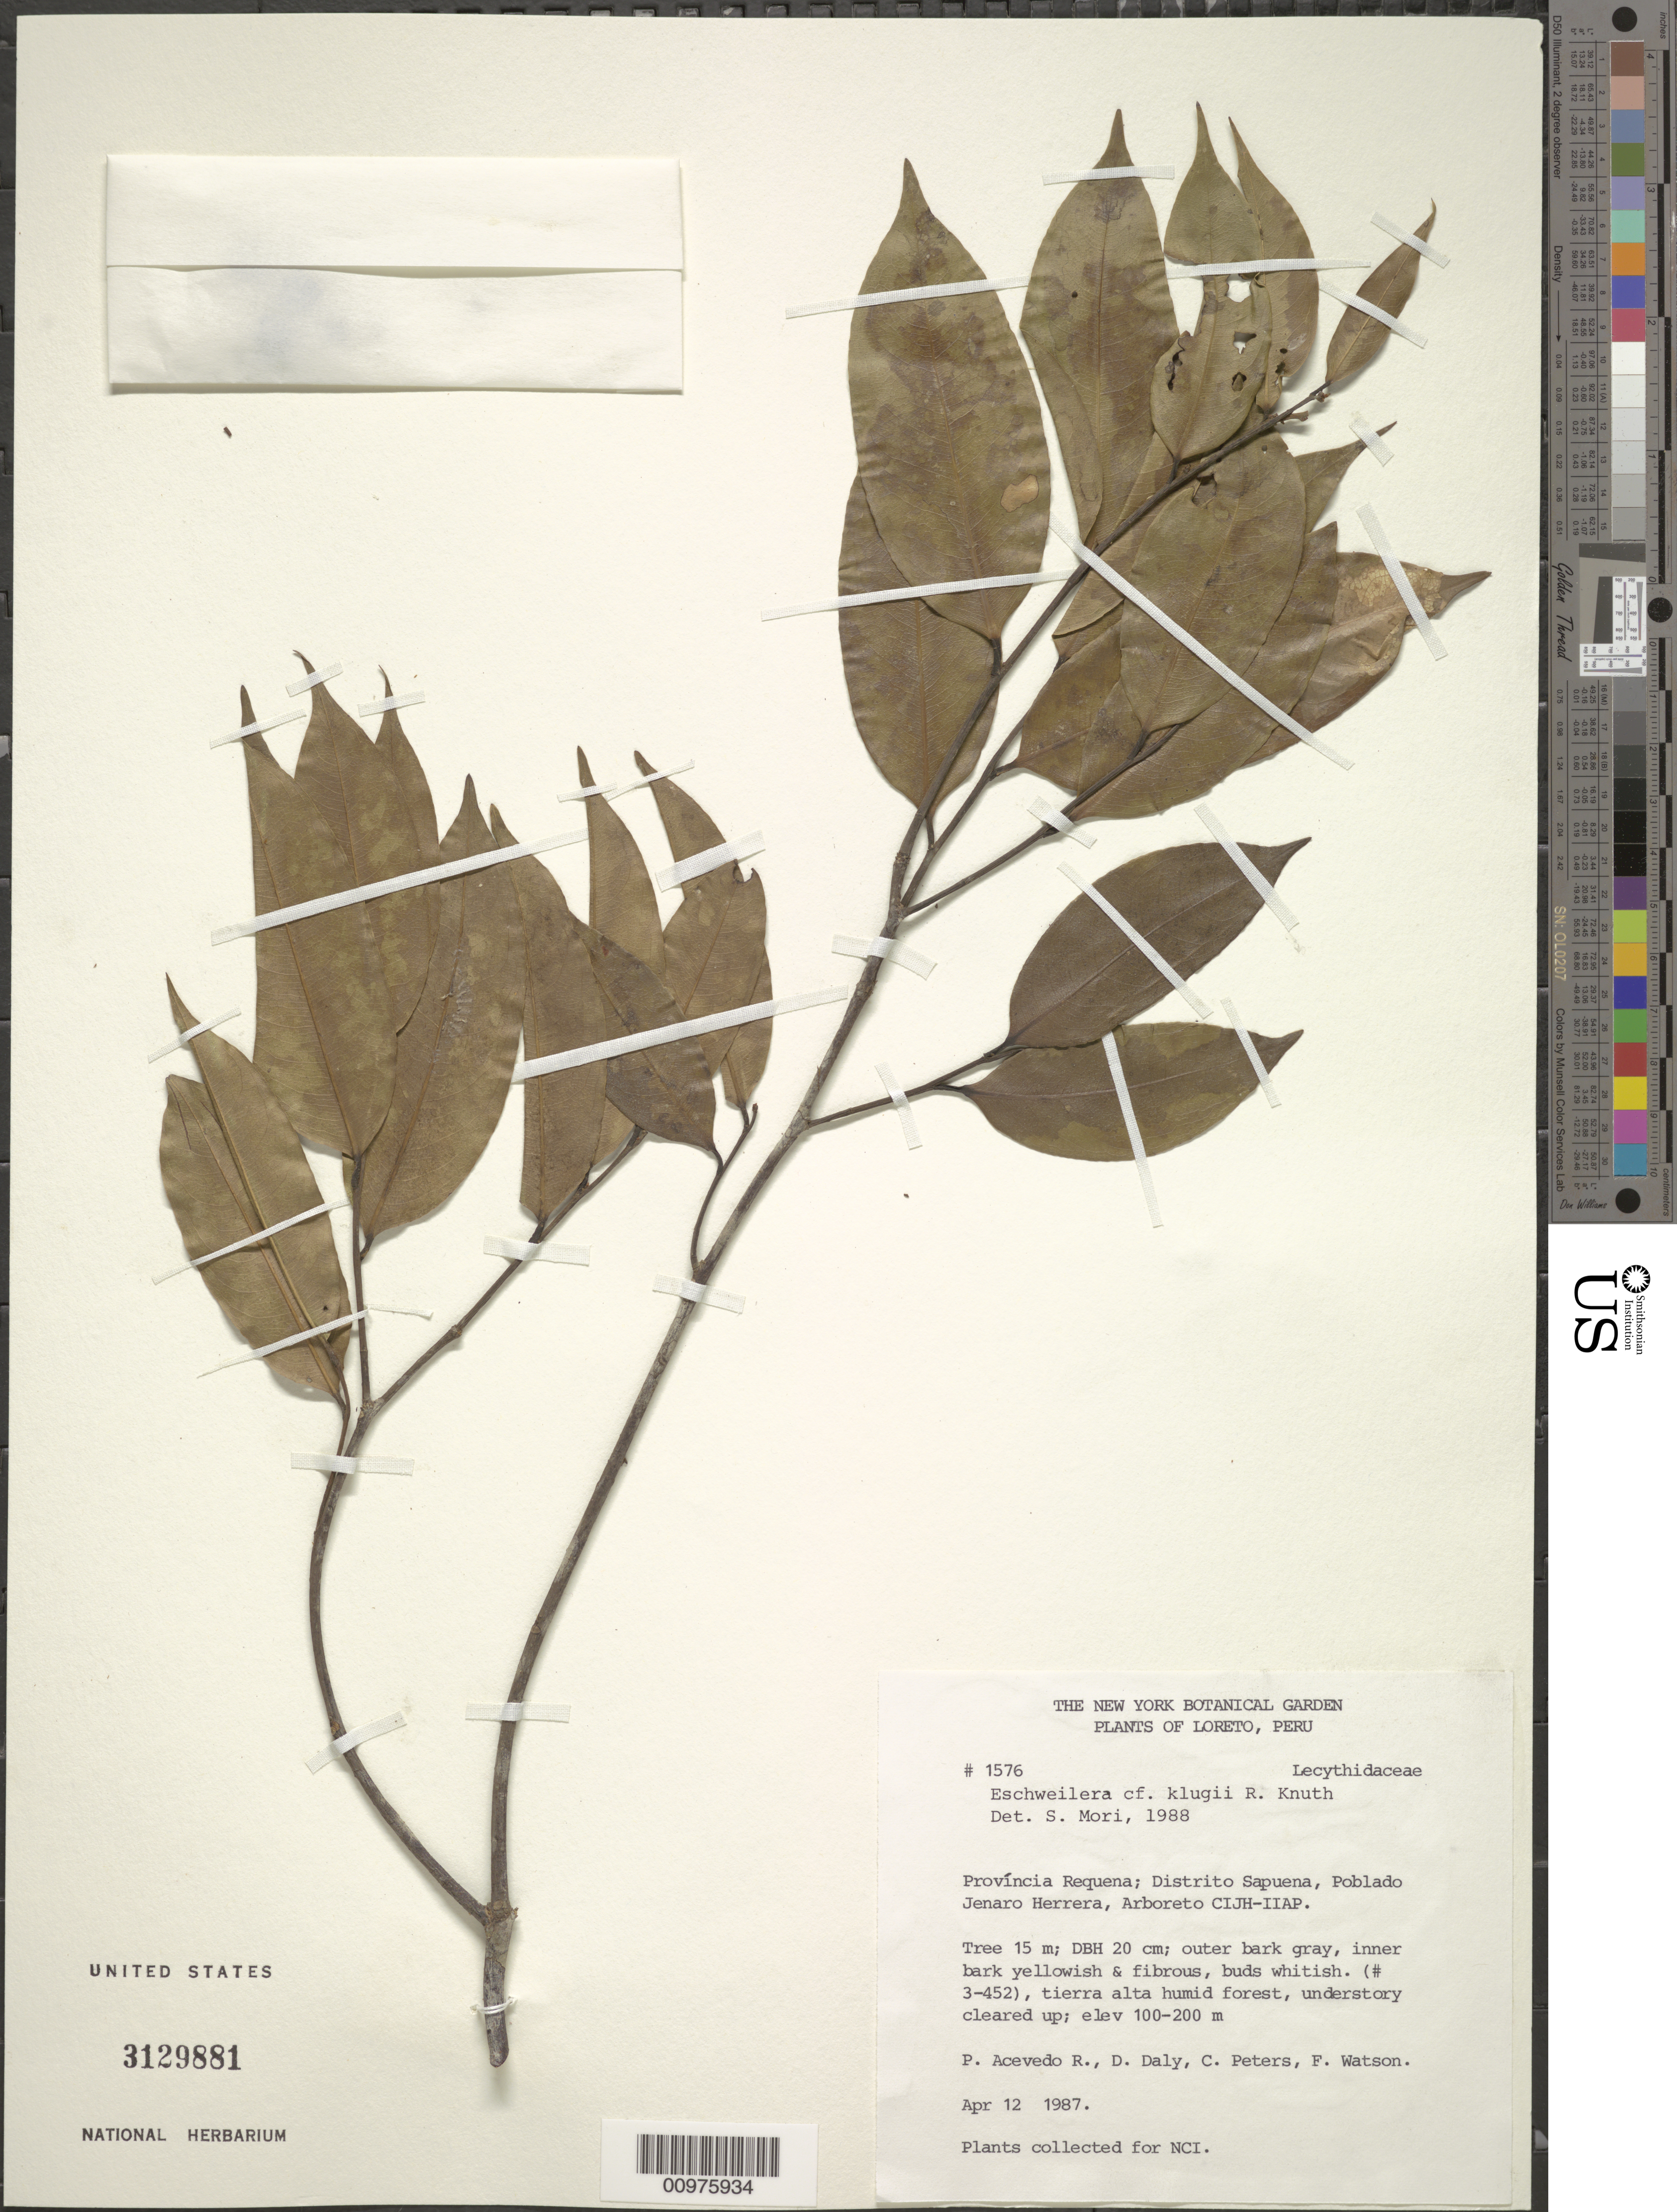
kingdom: Plantae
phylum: Tracheophyta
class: Magnoliopsida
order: Ericales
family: Lecythidaceae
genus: Eschweilera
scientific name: Eschweilera klugii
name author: R. Knuth in Engl.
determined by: Mori, Scott A.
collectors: P. Acevedo-Rodr., D. C. Daly, C. Peters & F. Watson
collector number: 1576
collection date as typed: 12 Apr 1987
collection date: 1987-04-12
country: Peru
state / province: Loreto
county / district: Requena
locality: Loreto; Province Requena; District Sapuena; Poblado Jenaro Herrera.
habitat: Arboretum.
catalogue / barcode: US 3129881